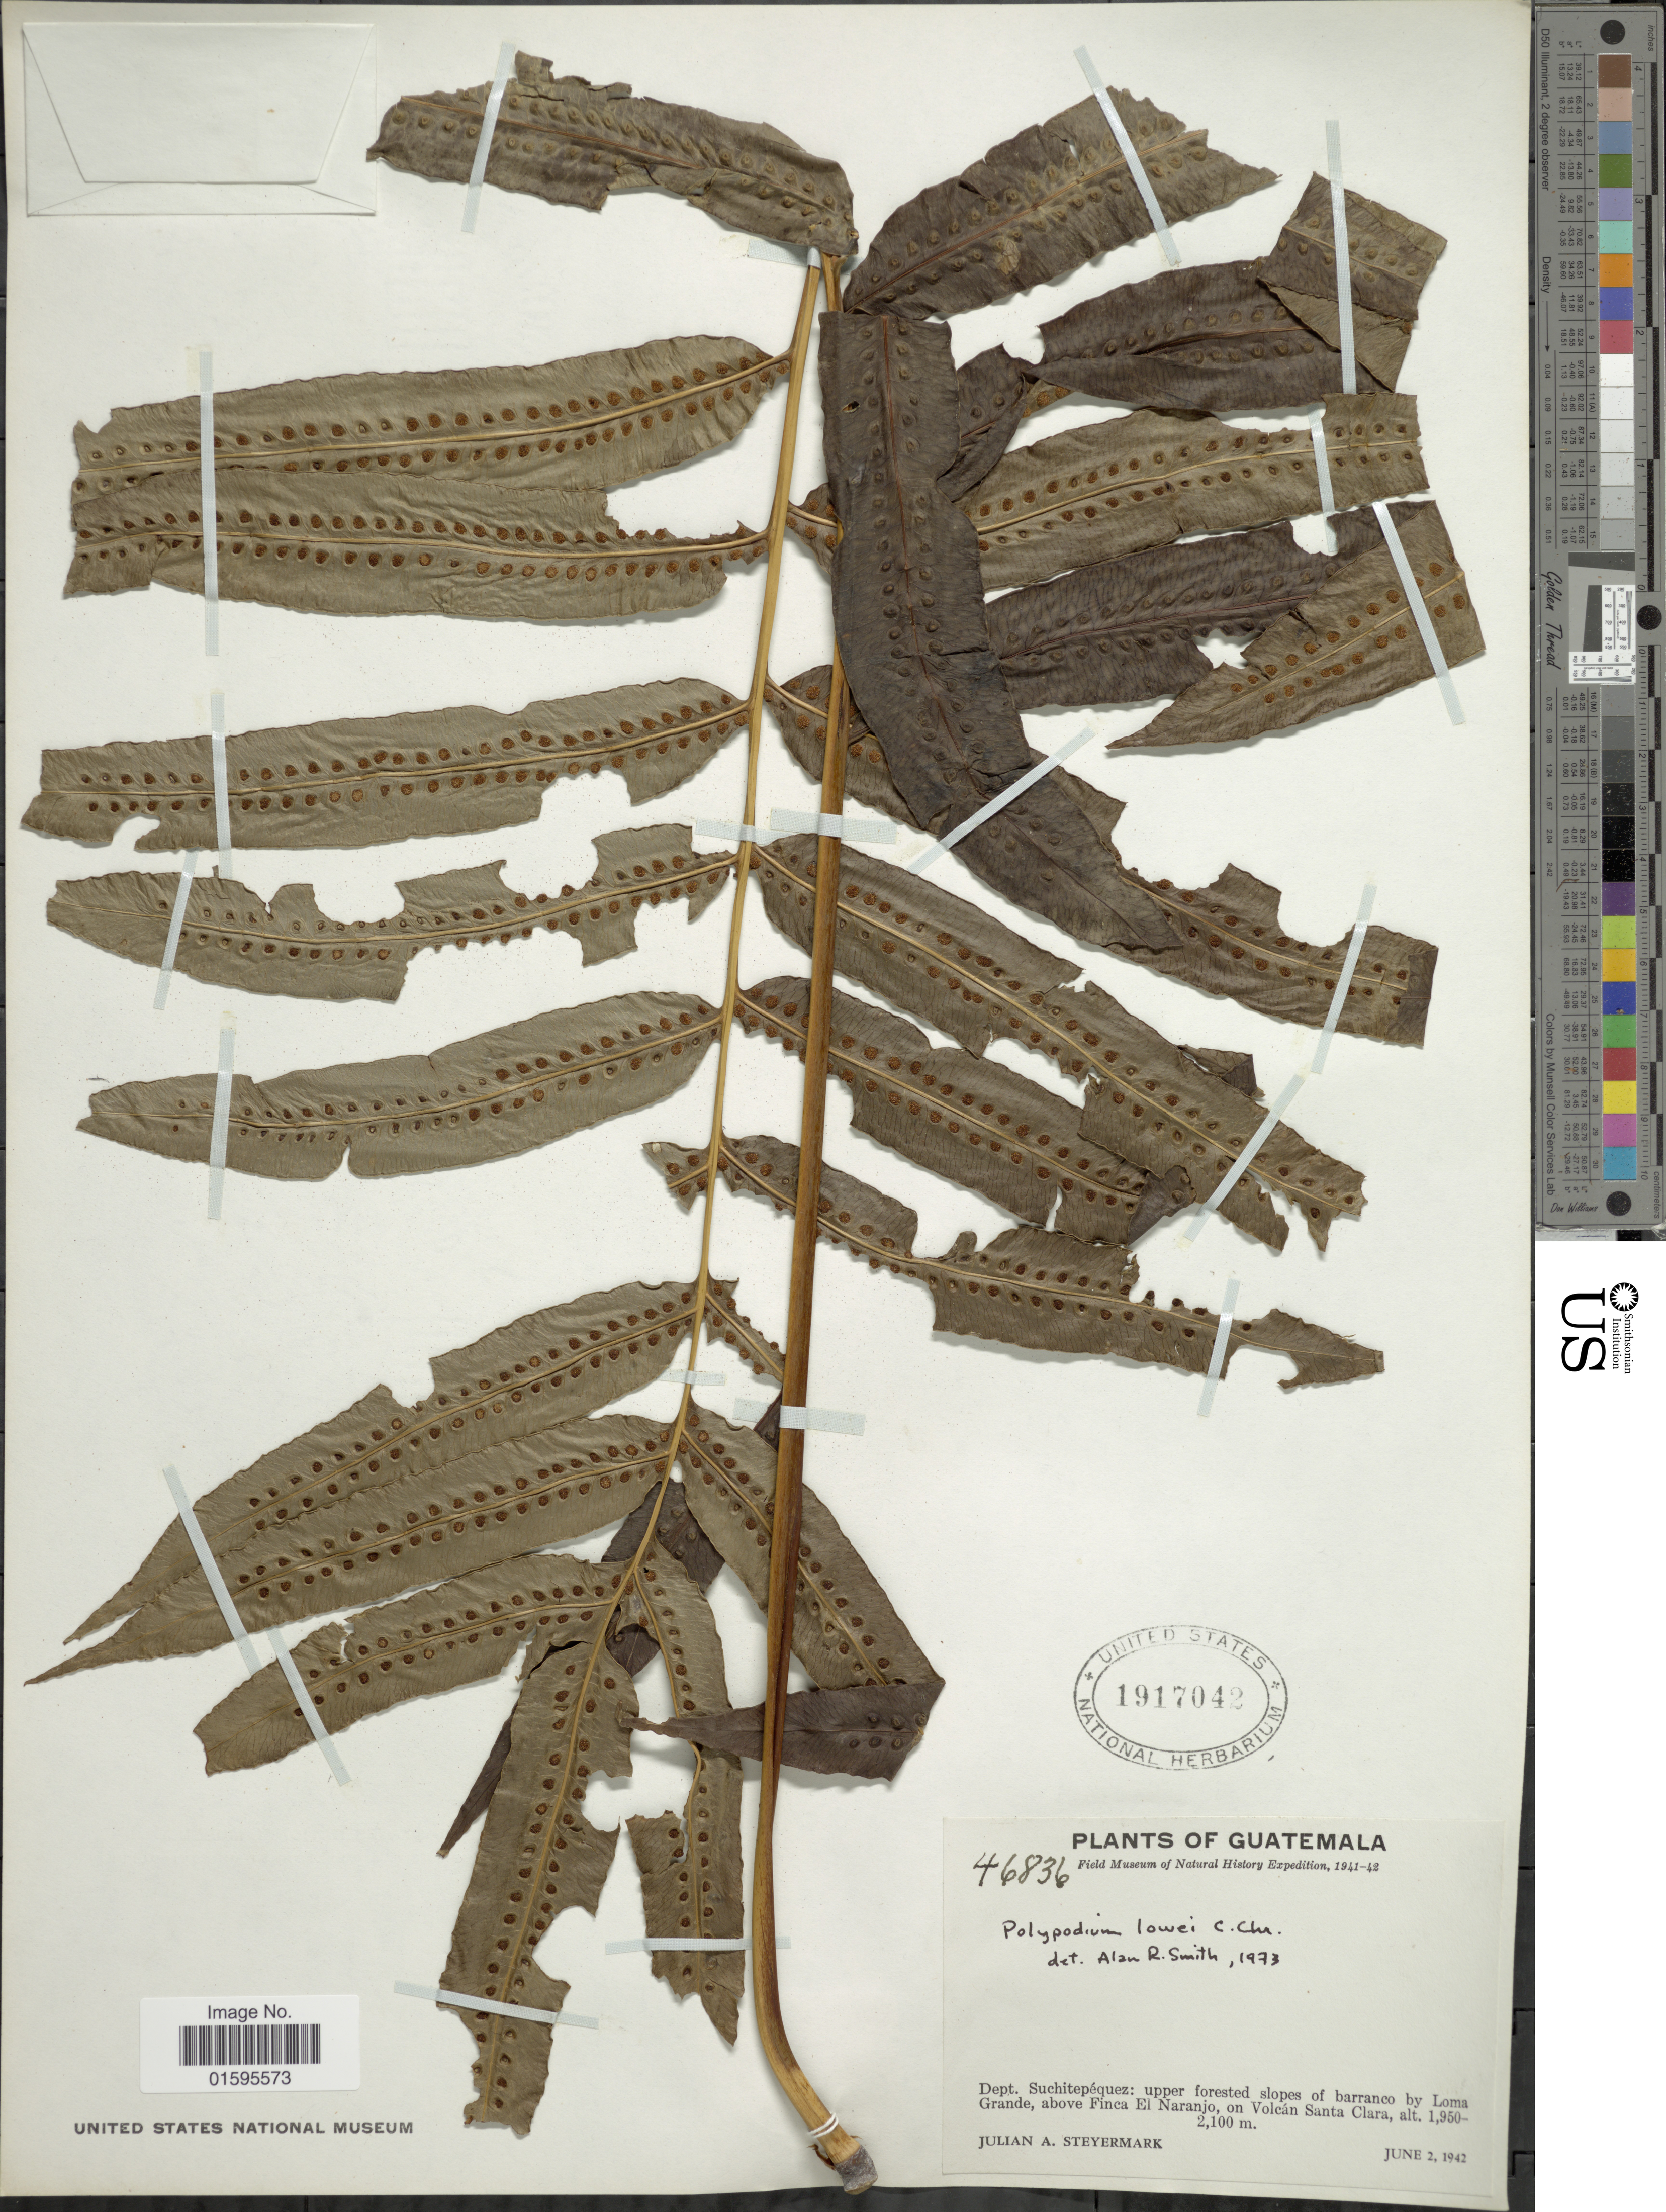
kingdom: Plantae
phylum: Tracheophyta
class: Polypodiopsida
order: Polypodiales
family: Polypodiaceae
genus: Polypodium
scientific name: Polypodium pleurosorum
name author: Kunze ex Mett.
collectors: J. Steyermark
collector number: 46836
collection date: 1942-06-02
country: Guatemala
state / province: Suchitepéquez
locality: Dept. Suchitepequez: upper forested slopes of barranco by Loma Grande, above Finca El Naranjo, on Volcan Santa Clara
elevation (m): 1950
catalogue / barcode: US 1917042